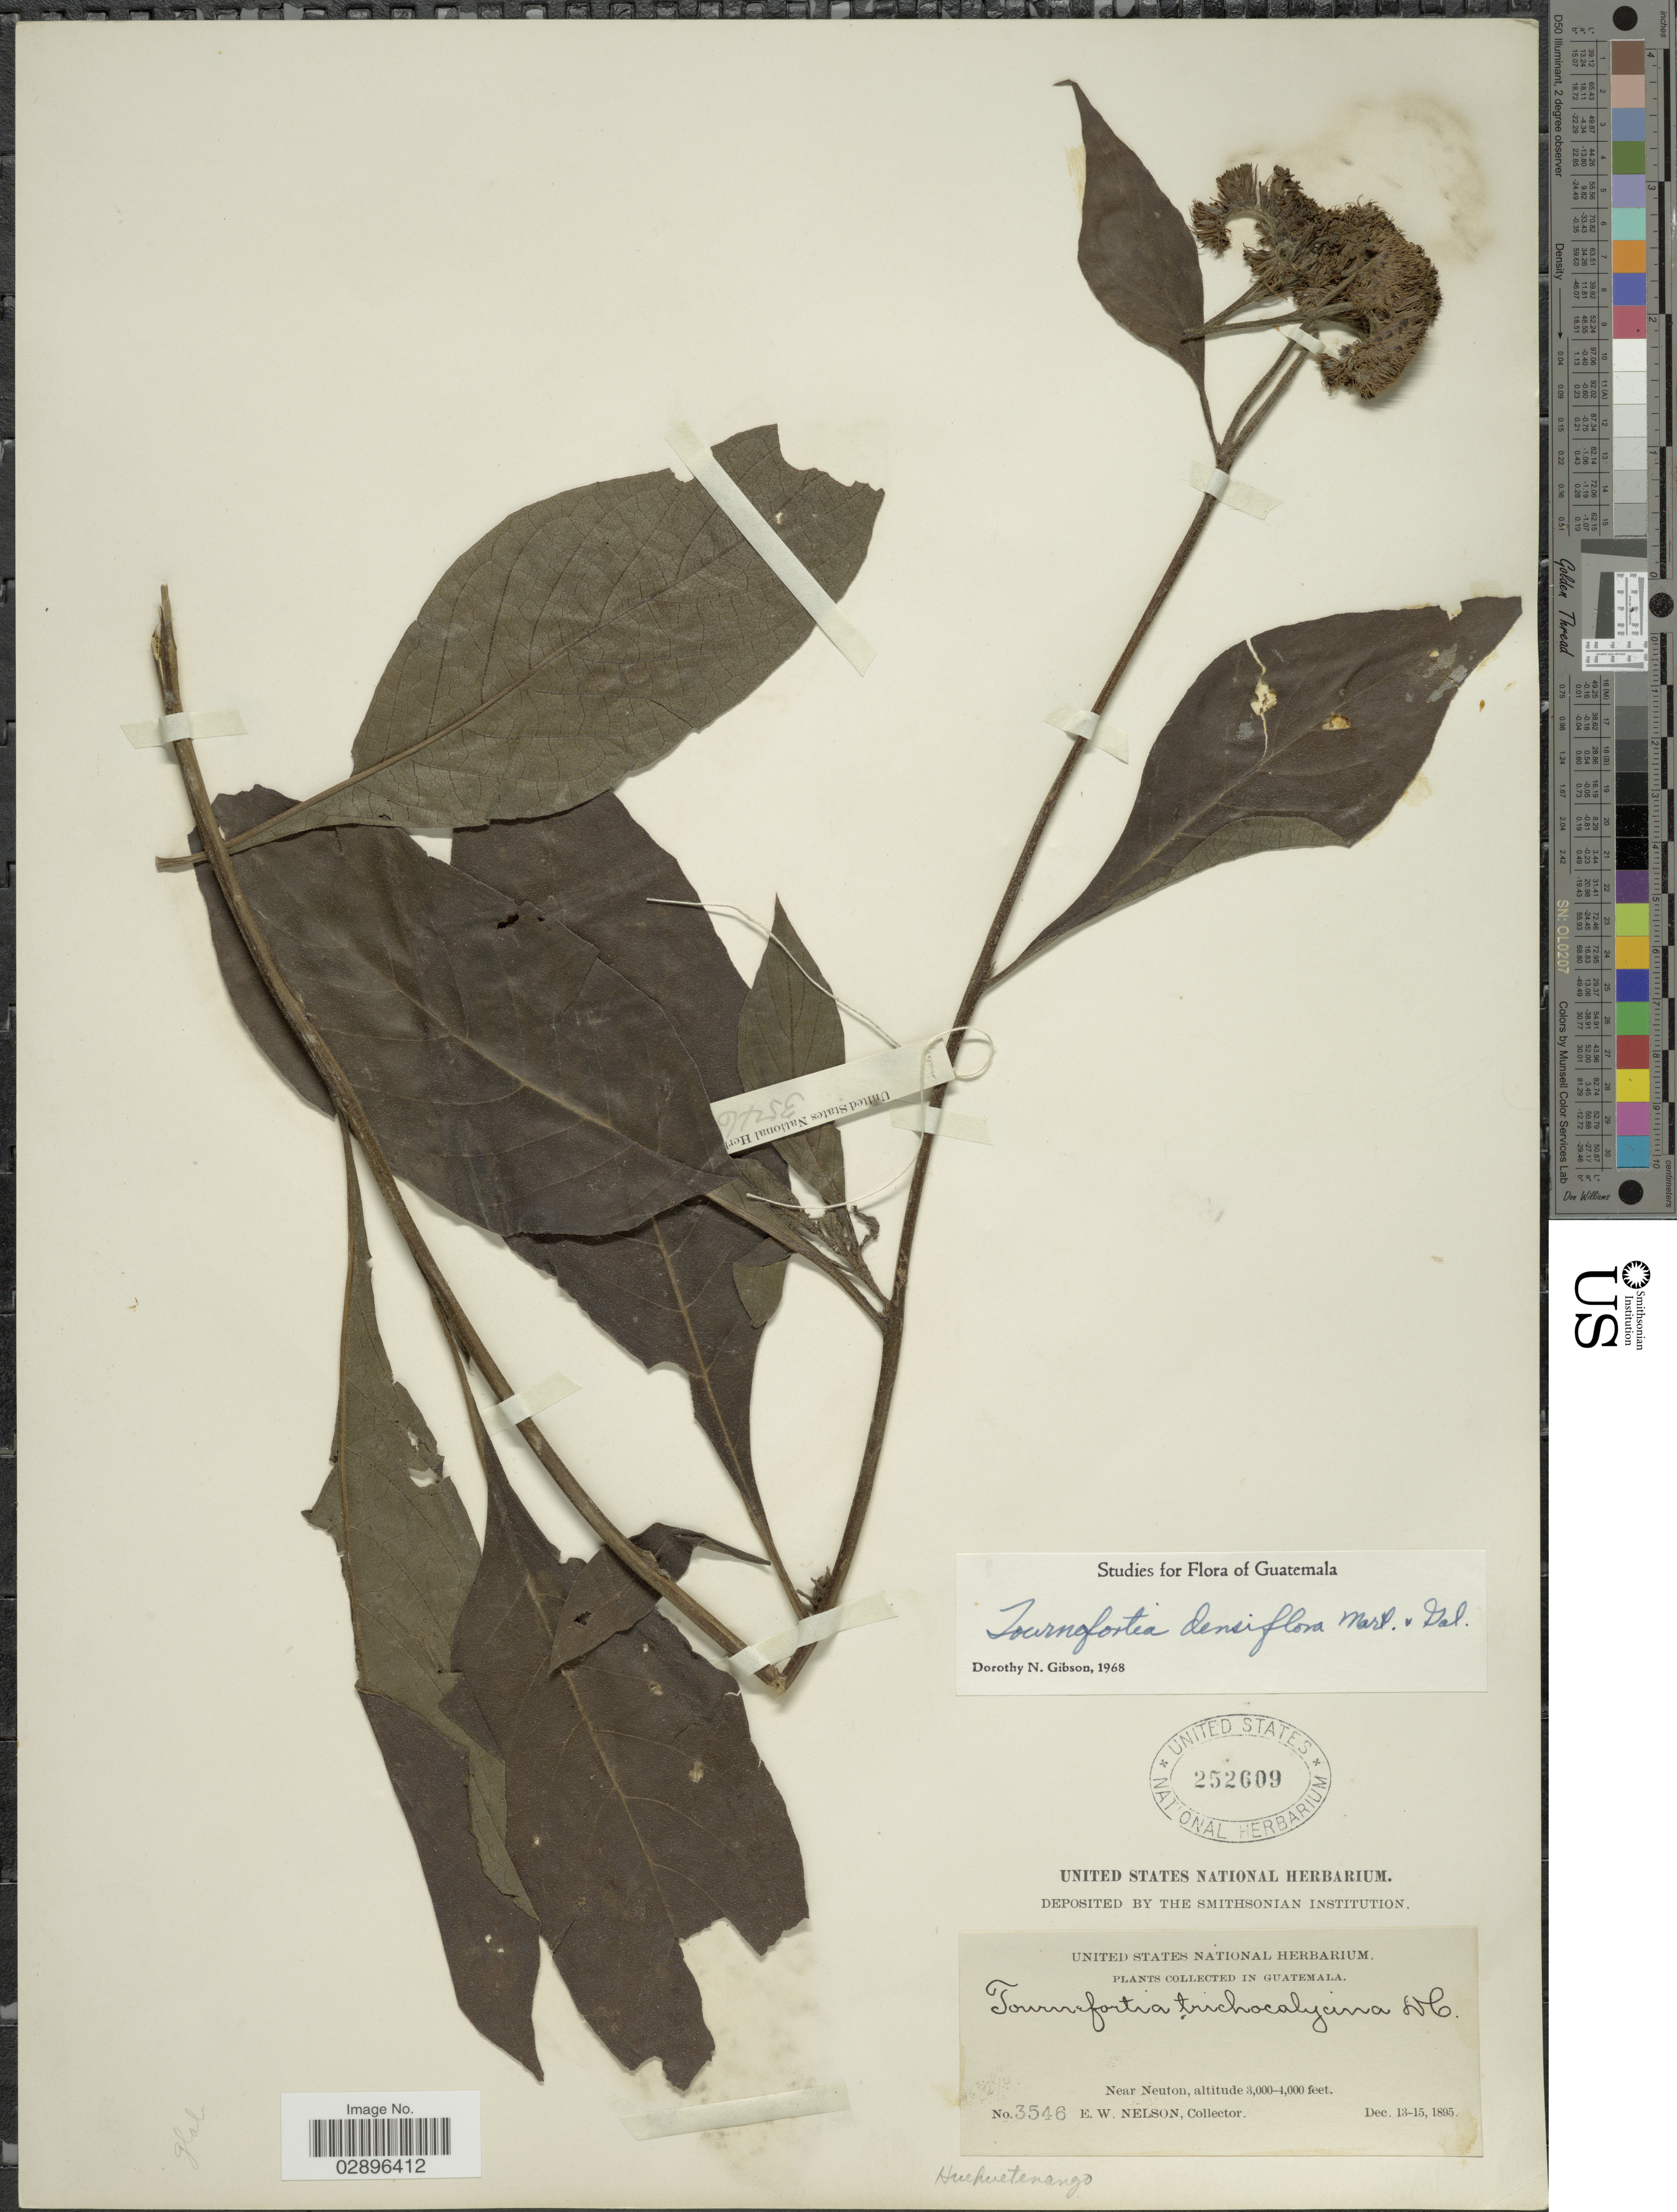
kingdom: Plantae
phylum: Tracheophyta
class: Magnoliopsida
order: Boraginales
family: Heliotropiaceae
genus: Tournefortia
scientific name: Tournefortia densiflora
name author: M. Martens & Galeotti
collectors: E. W. Nelson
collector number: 3546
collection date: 1895-12-13/1895-12-15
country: Guatemala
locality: Near Neuton.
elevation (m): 914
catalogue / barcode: US 252609